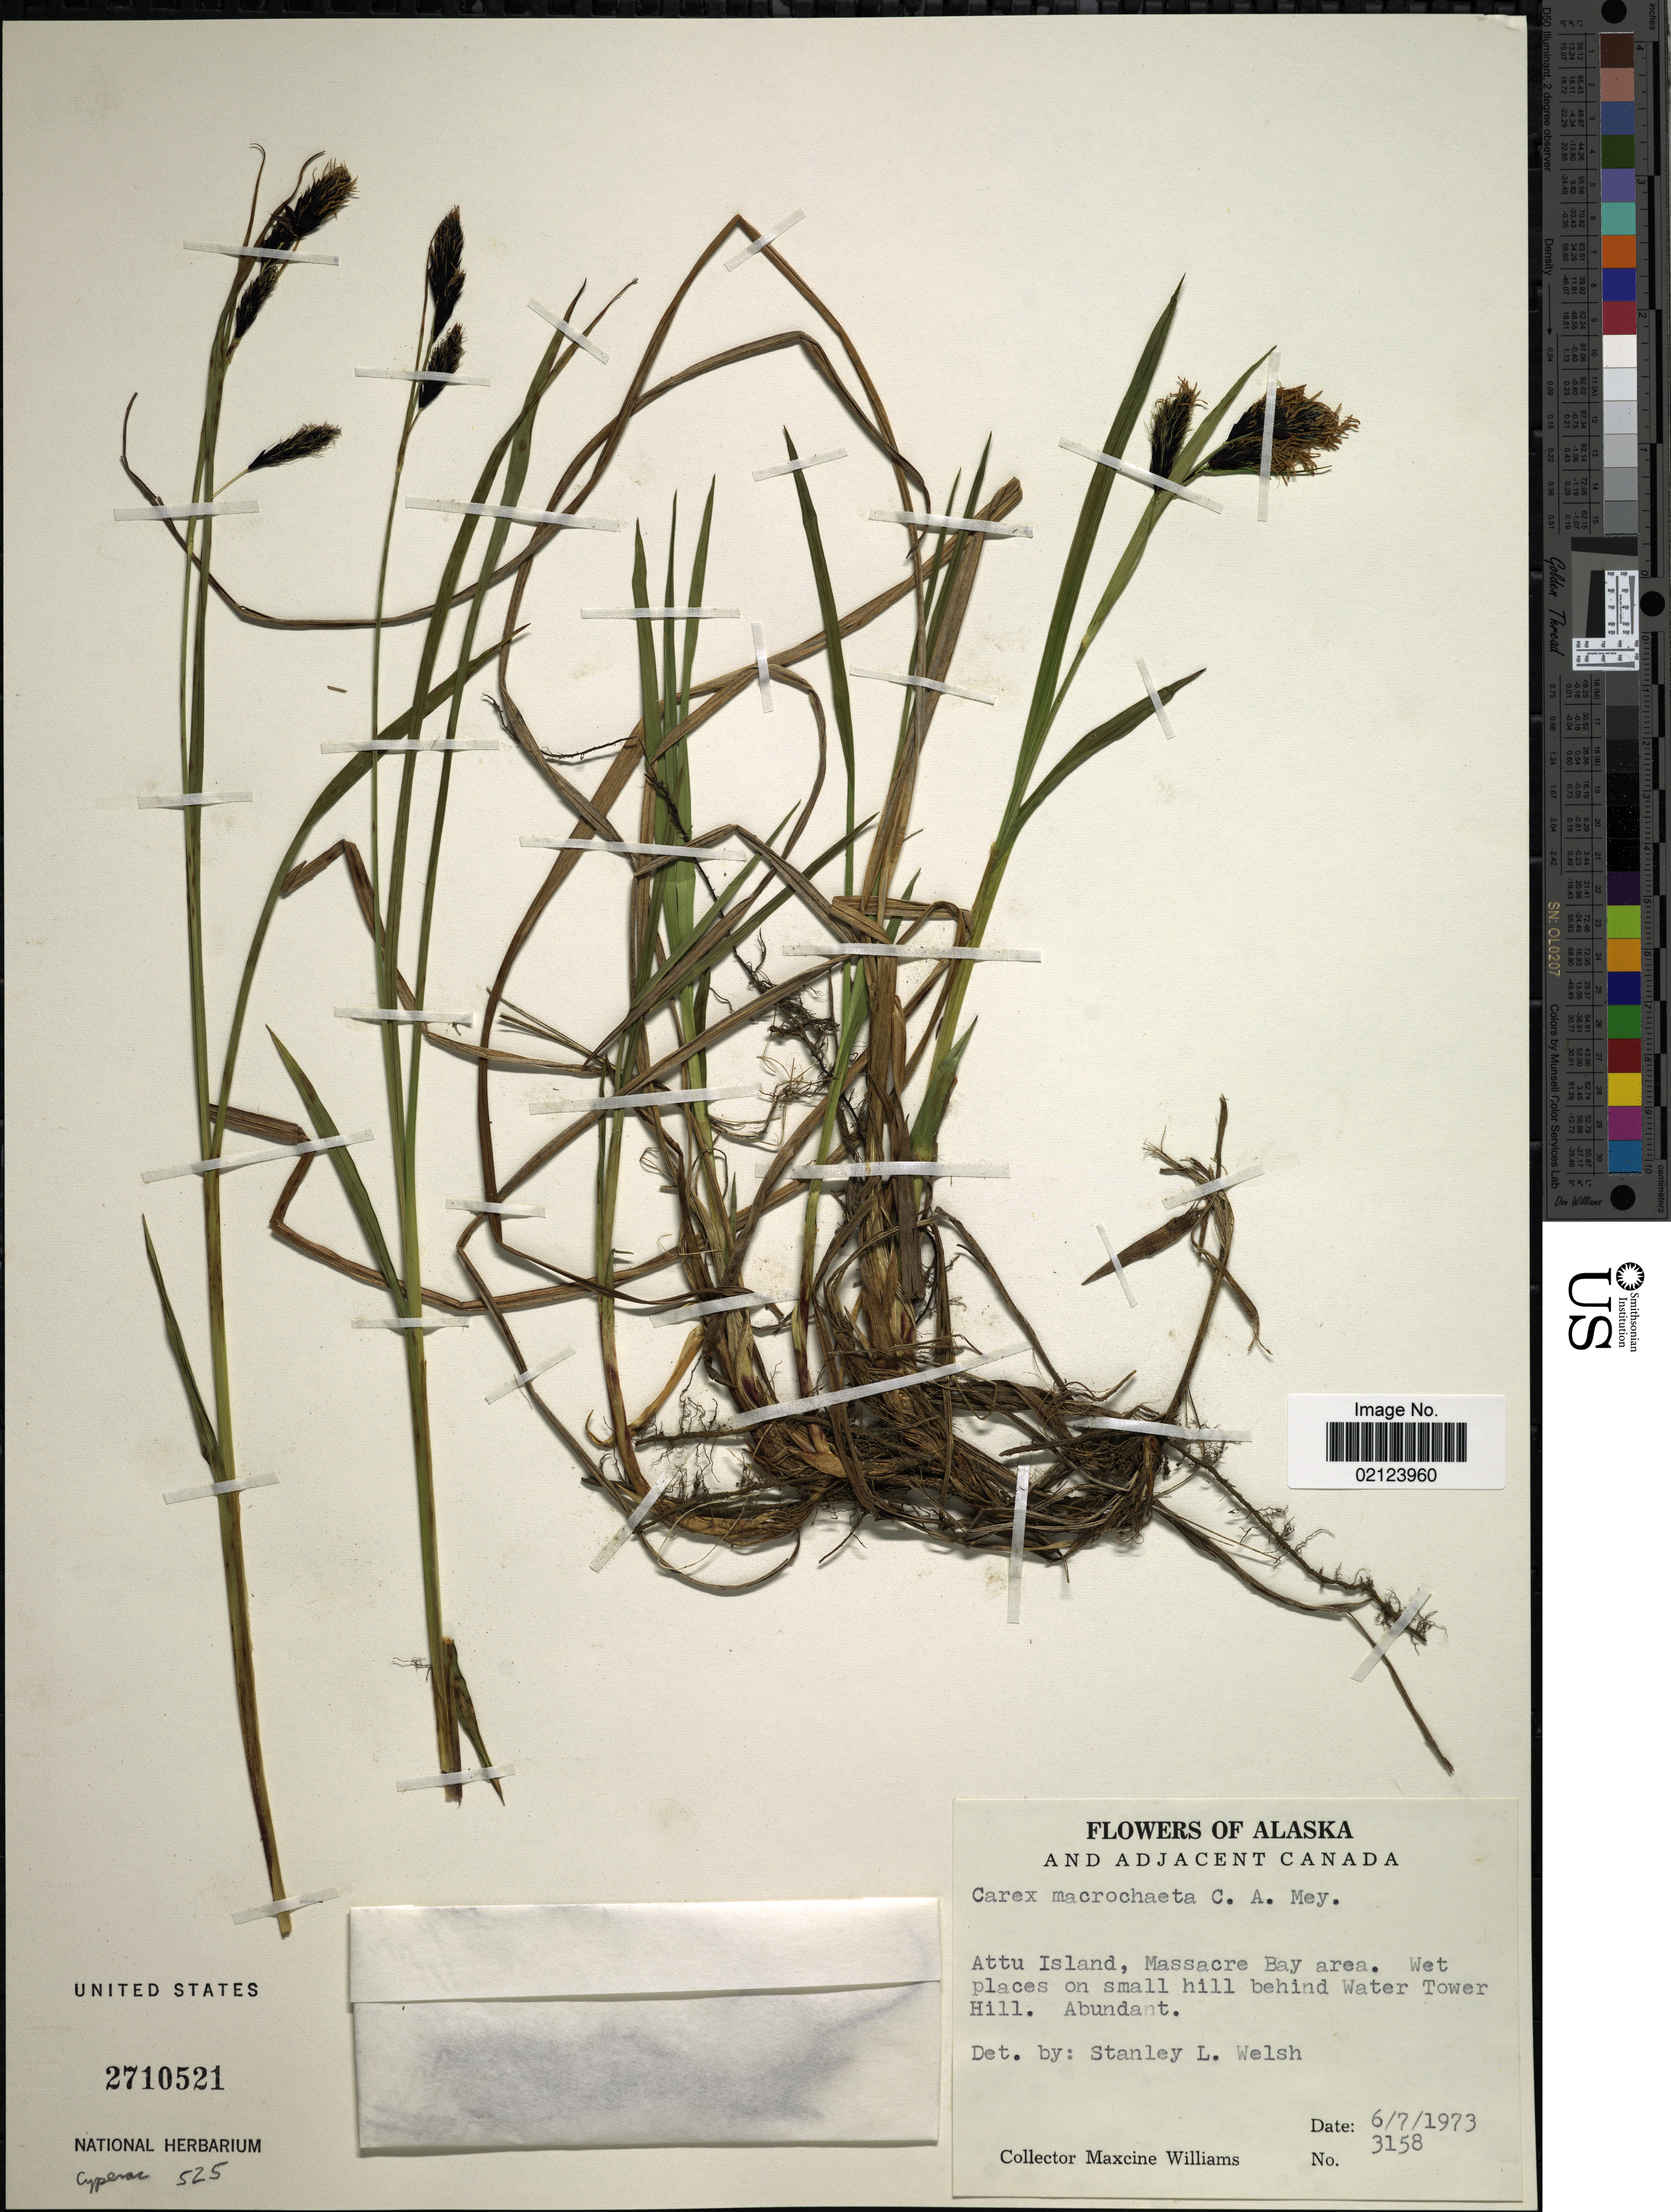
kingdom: Plantae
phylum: Tracheophyta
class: Liliopsida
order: Poales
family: Cyperaceae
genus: Carex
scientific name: Carex macrochaeta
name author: C.A. Mey.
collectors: Mr. Williams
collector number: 3158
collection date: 1973-06-07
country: United States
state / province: Alaska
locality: Attu Island, Massacre Bay area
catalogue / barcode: US 2710521